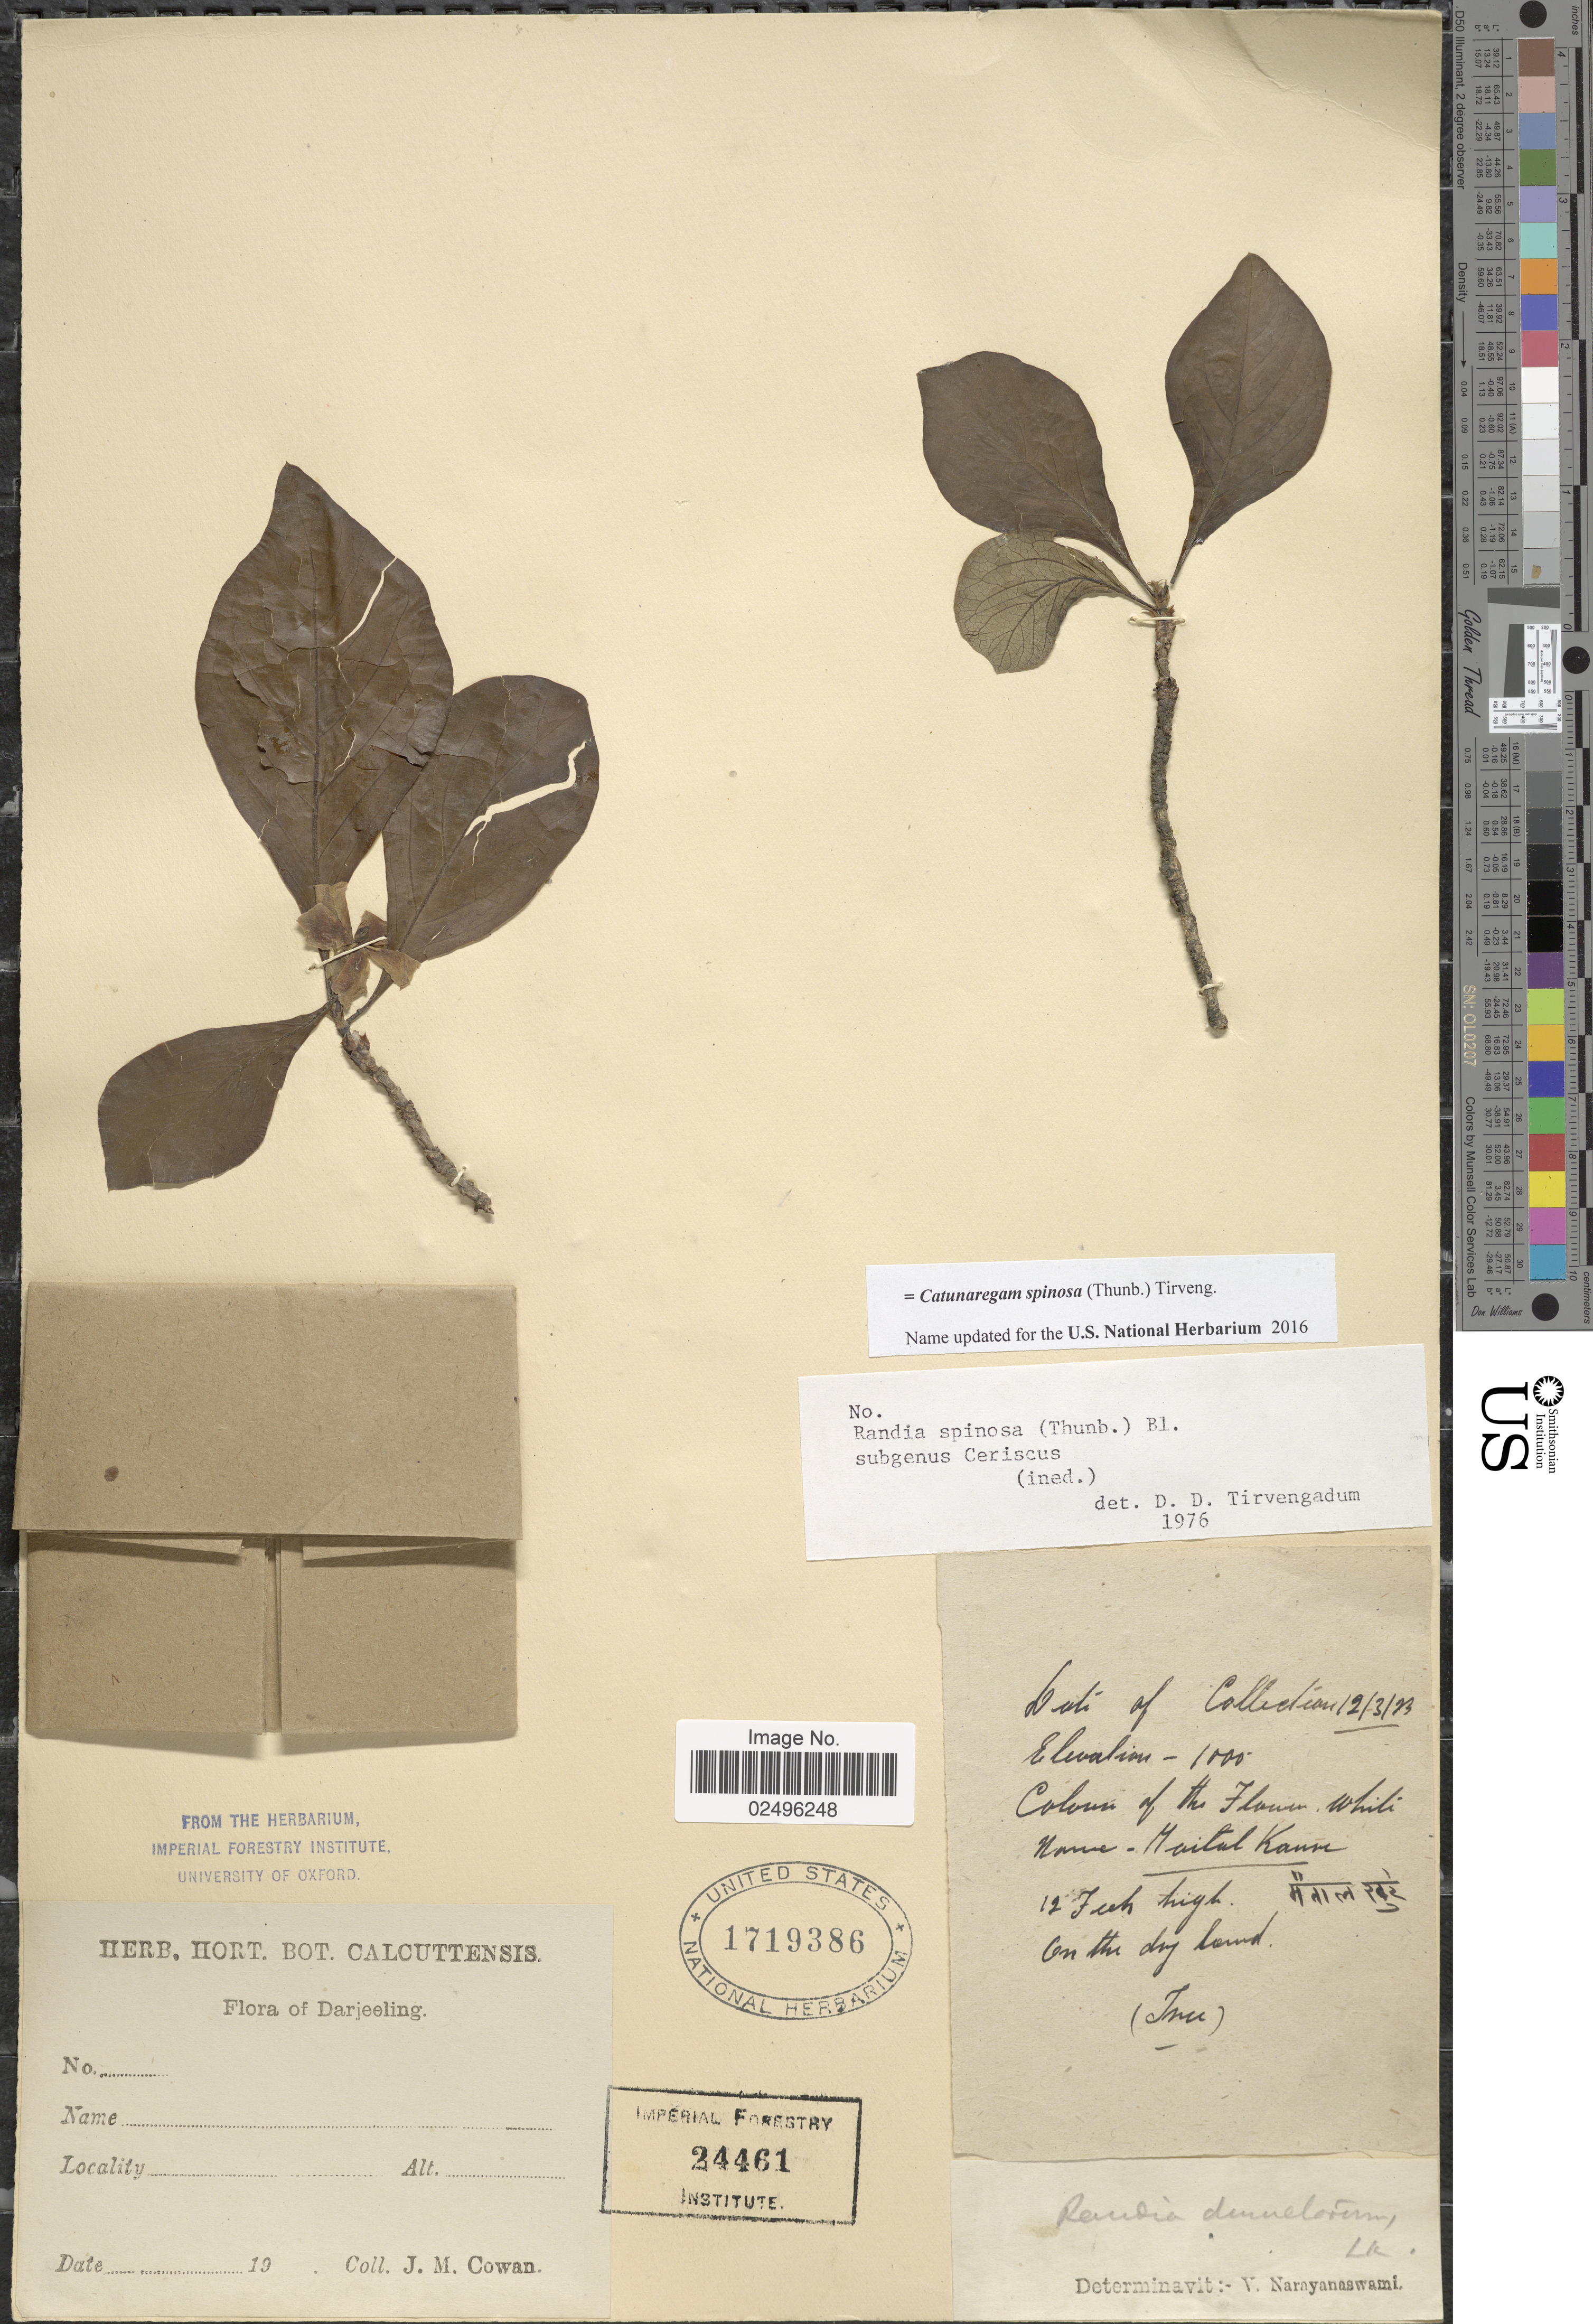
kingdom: Plantae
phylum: Tracheophyta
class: Magnoliopsida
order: Gentianales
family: Rubiaceae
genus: Catunaregam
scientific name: Catunaregam spinosa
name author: (Thunb.) Tirveng.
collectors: J. M. Cowan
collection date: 1923-03-12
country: India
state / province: West Bengal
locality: Darjeeling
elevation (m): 305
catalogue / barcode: US 1719386